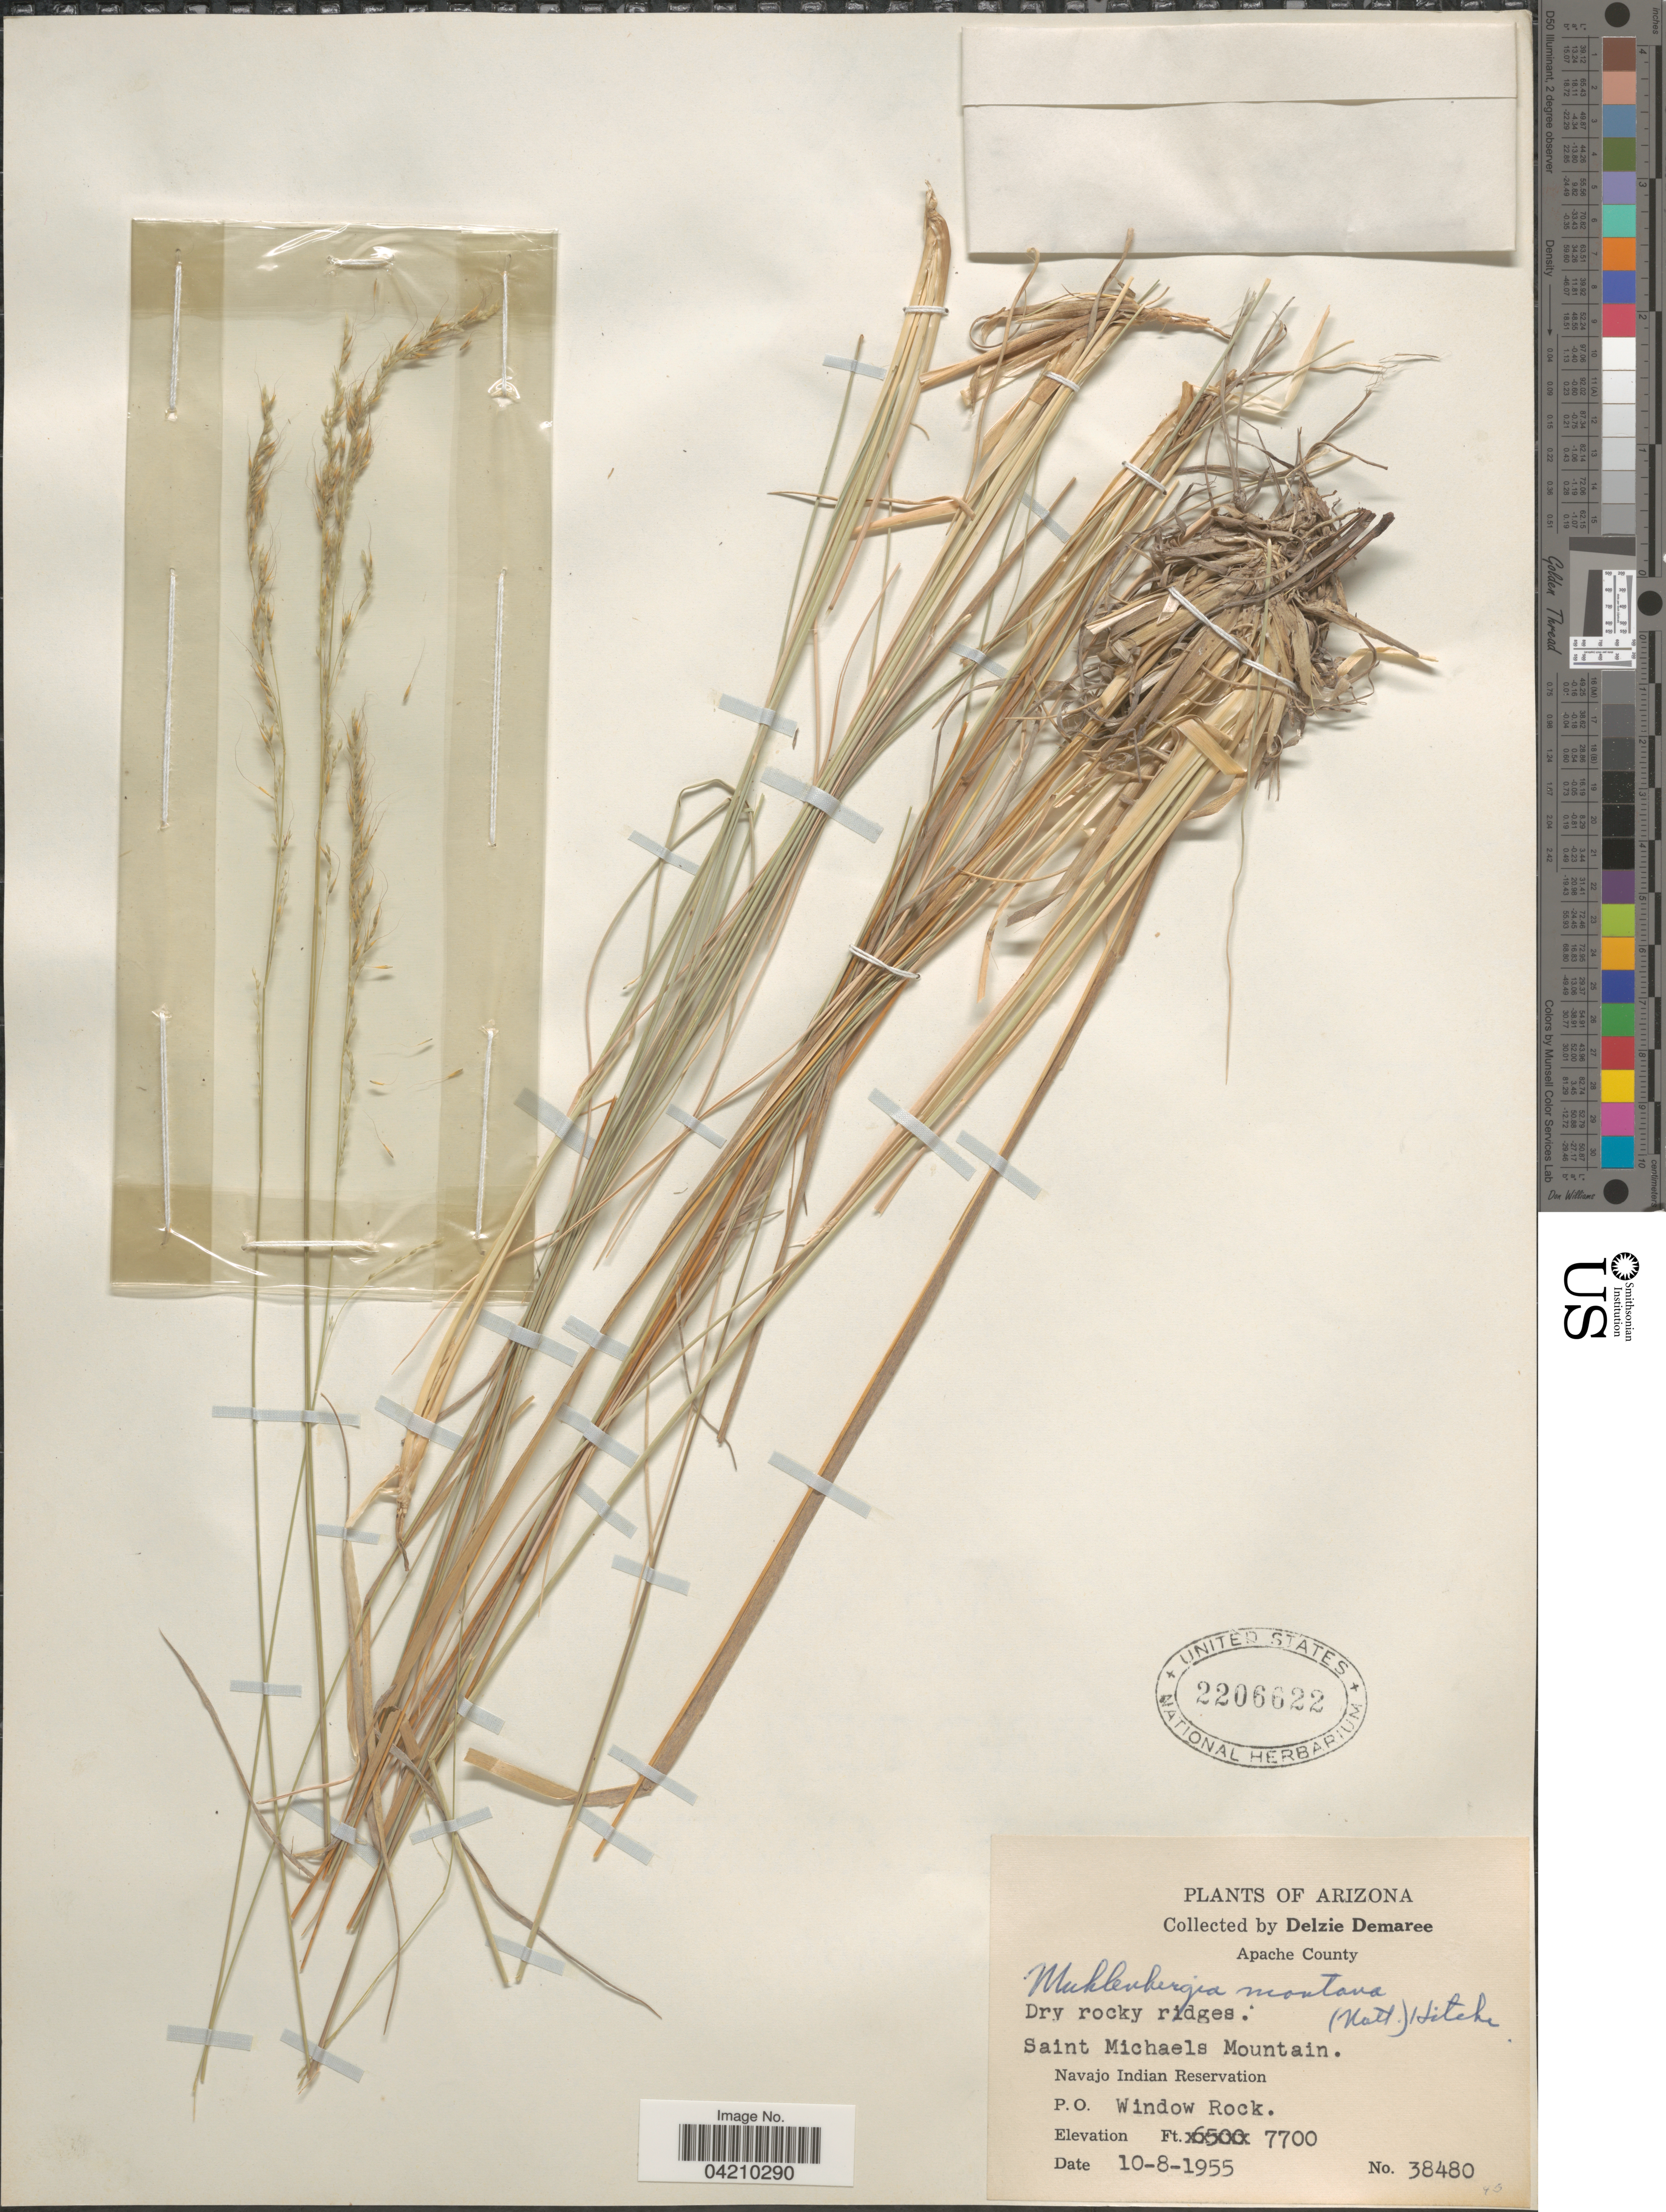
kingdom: Plantae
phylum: Tracheophyta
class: Liliopsida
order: Poales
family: Poaceae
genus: Muhlenbergia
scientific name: Muhlenbergia montana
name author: (Nutt.) Hitchc.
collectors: D. Demaree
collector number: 38480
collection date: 1955-10-08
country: United States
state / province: Arizona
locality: Apache County. Saint Michaels Mountain. Navajo Indian Reservation. P.O. Window Rock.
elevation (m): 2347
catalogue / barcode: US 2206622